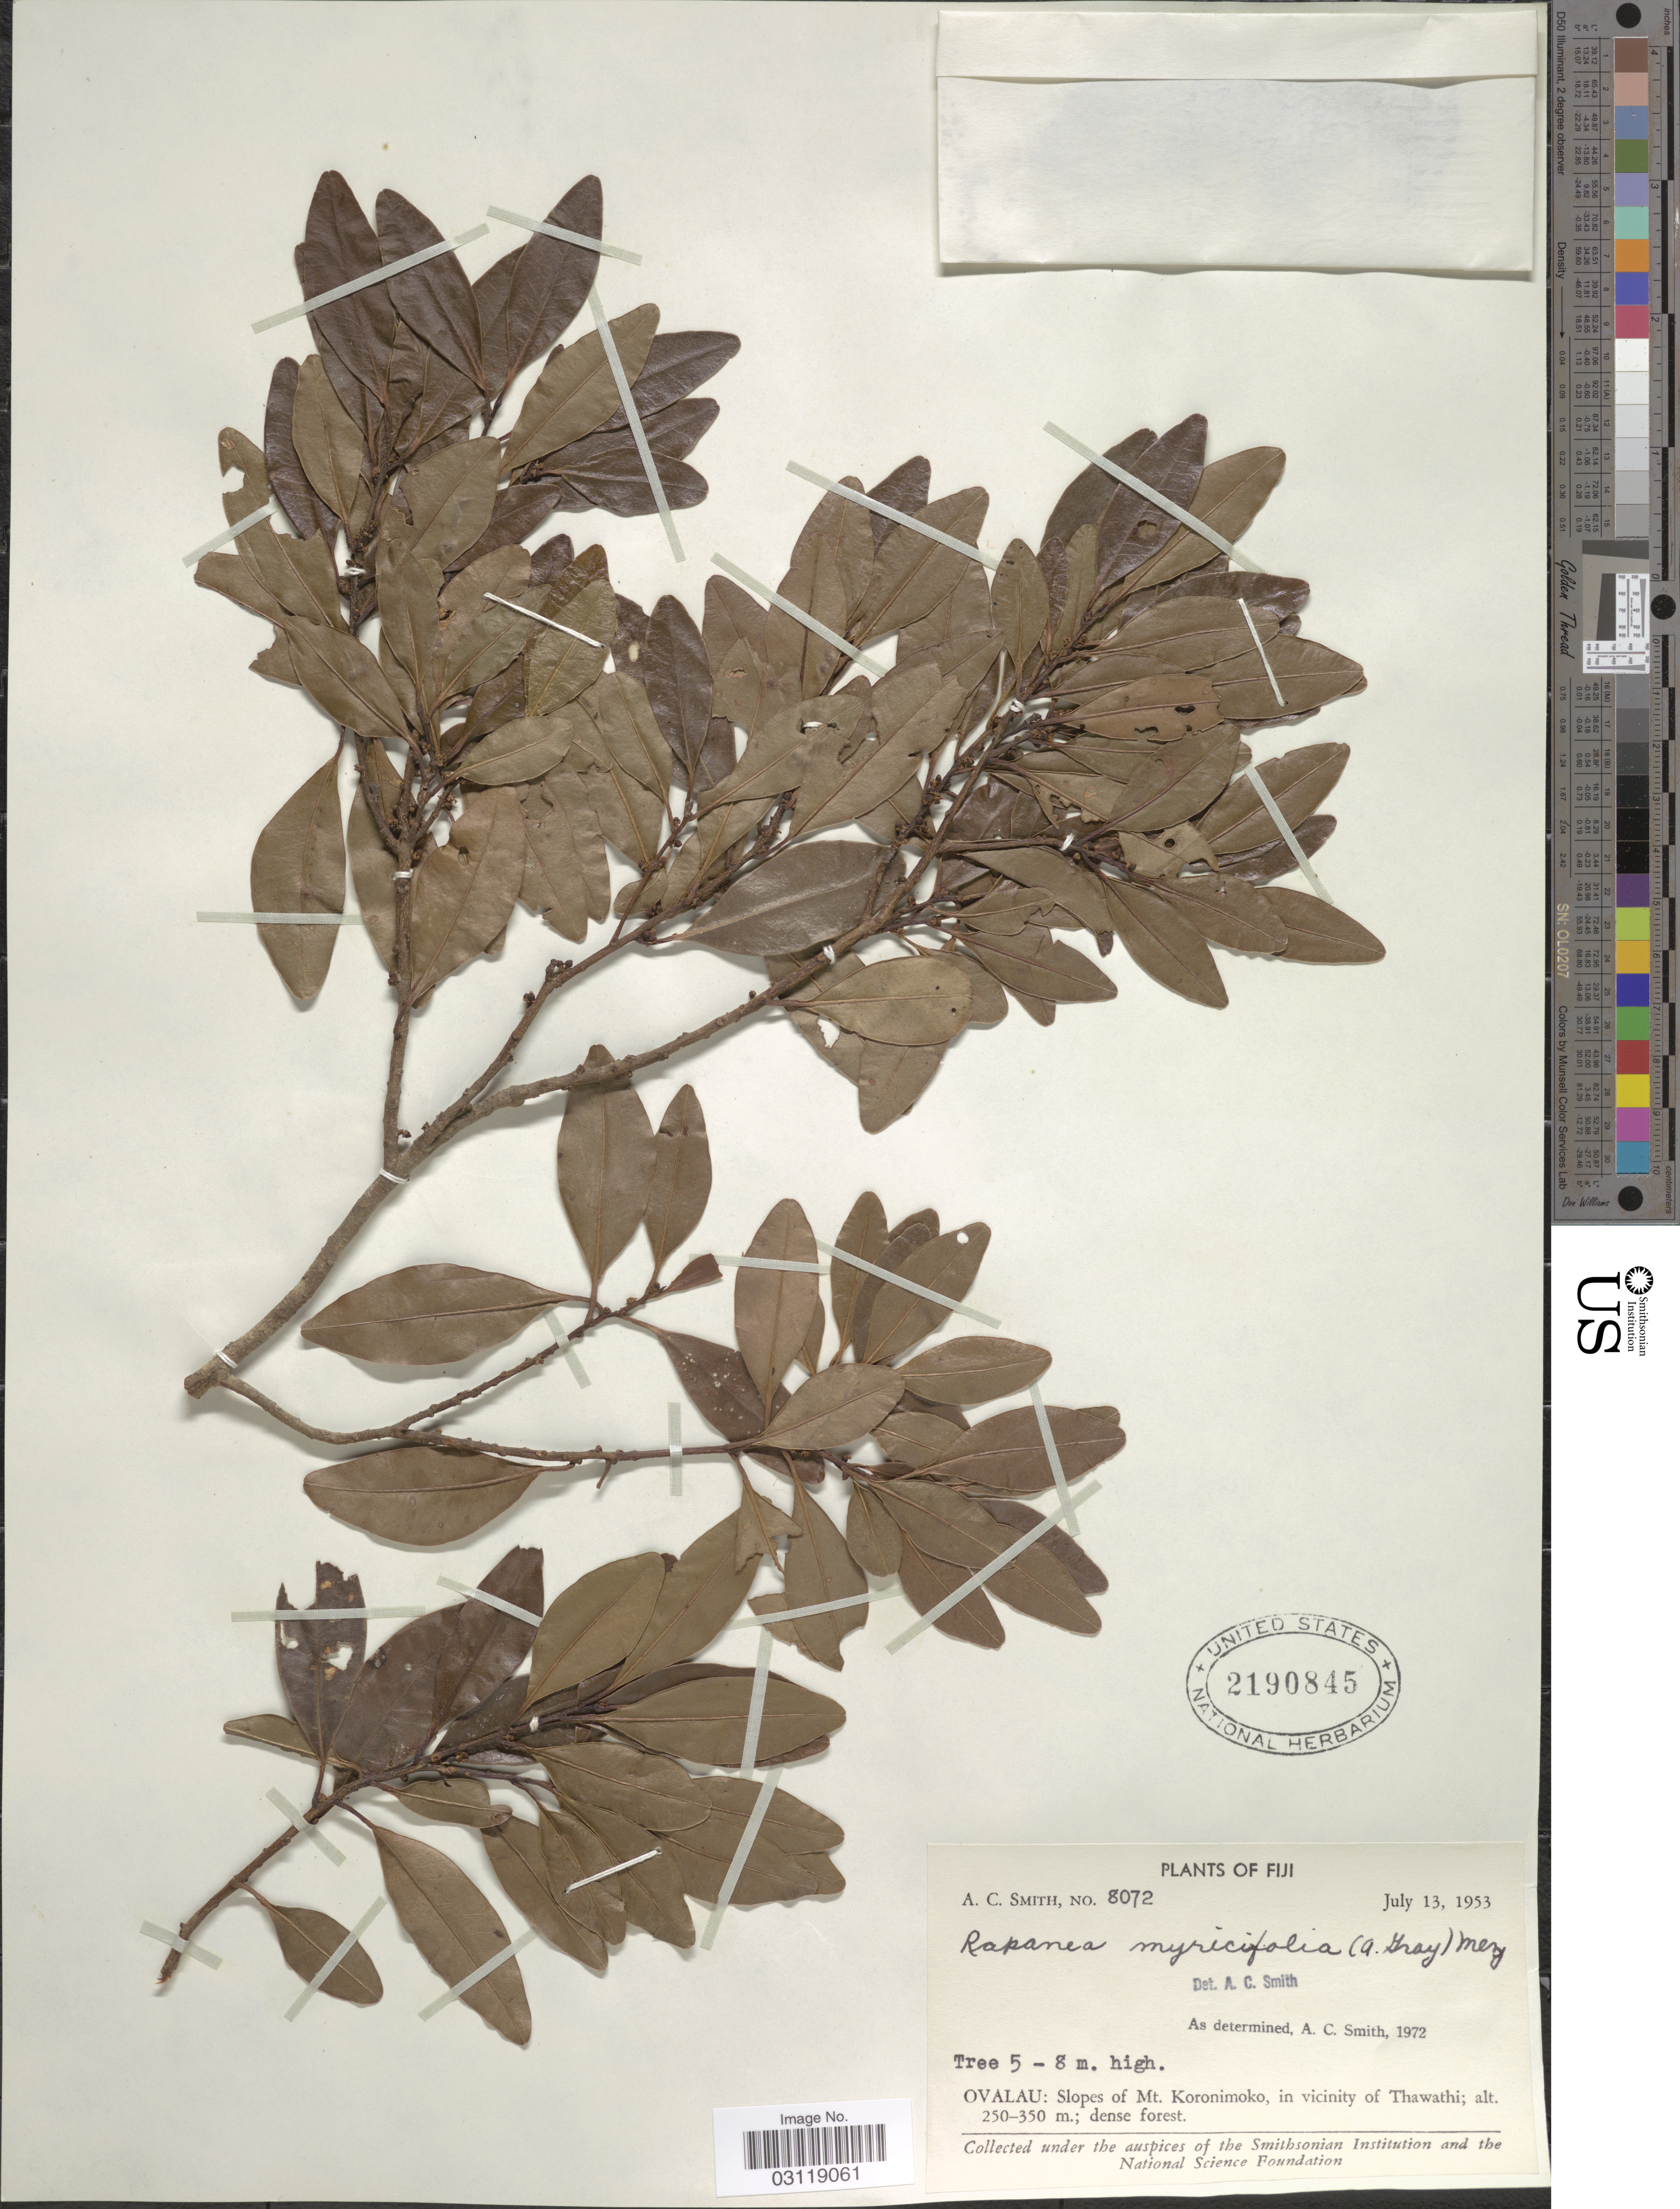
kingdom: Plantae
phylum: Tracheophyta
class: Magnoliopsida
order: Ericales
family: Primulaceae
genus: Rapanea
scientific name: Rapanea myricifolia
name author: (A. Gray) Mez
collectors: A. C. Smith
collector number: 8072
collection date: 1953-07-13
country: Fiji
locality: Ovalau: Slopes of Mt. Koronimoko, in vicinity of Thawathi.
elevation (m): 250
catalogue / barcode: US 2190845